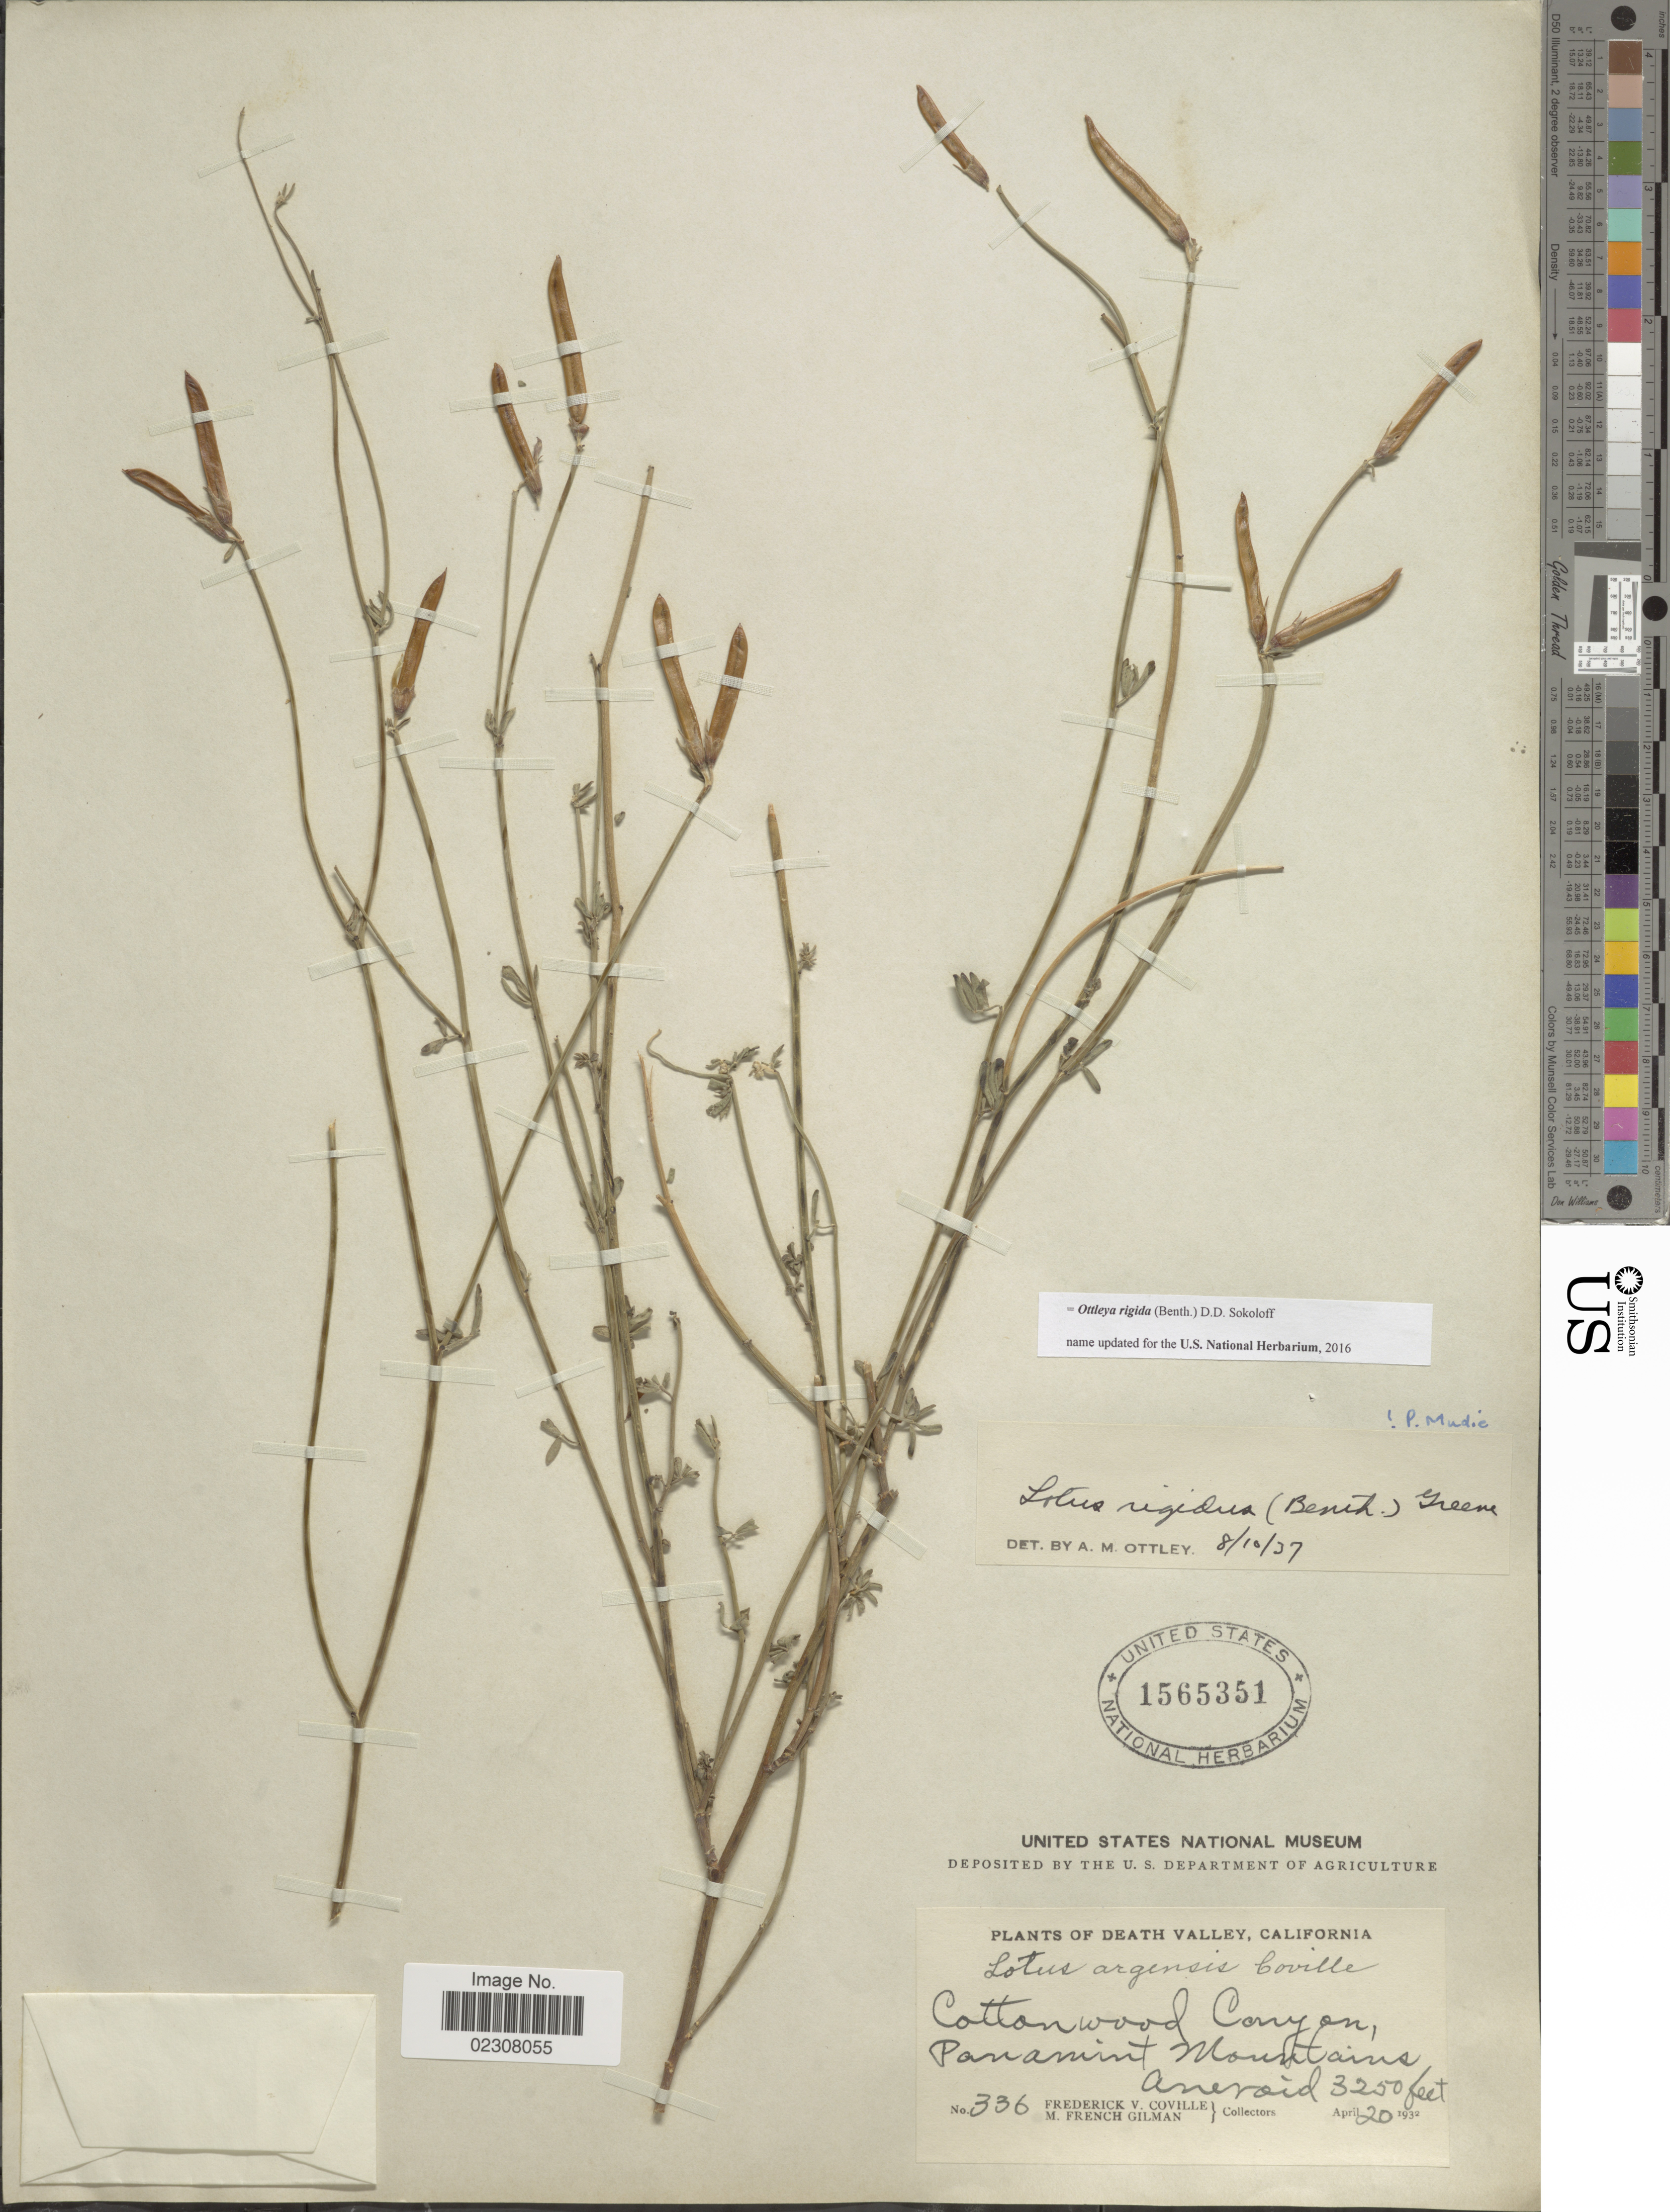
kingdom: Plantae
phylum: Tracheophyta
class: Magnoliopsida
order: Fabales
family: Fabaceae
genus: Ottleya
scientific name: Ottleya rigida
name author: (Benth.) D.D. Sokoloff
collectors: F. V. Coville & M. F. Gilman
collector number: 336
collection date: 1932-04-20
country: United States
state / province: California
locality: Death Valley, Cottonwood Canyon, Panamint Mountains, Aneroid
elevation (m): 991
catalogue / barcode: US 1565351